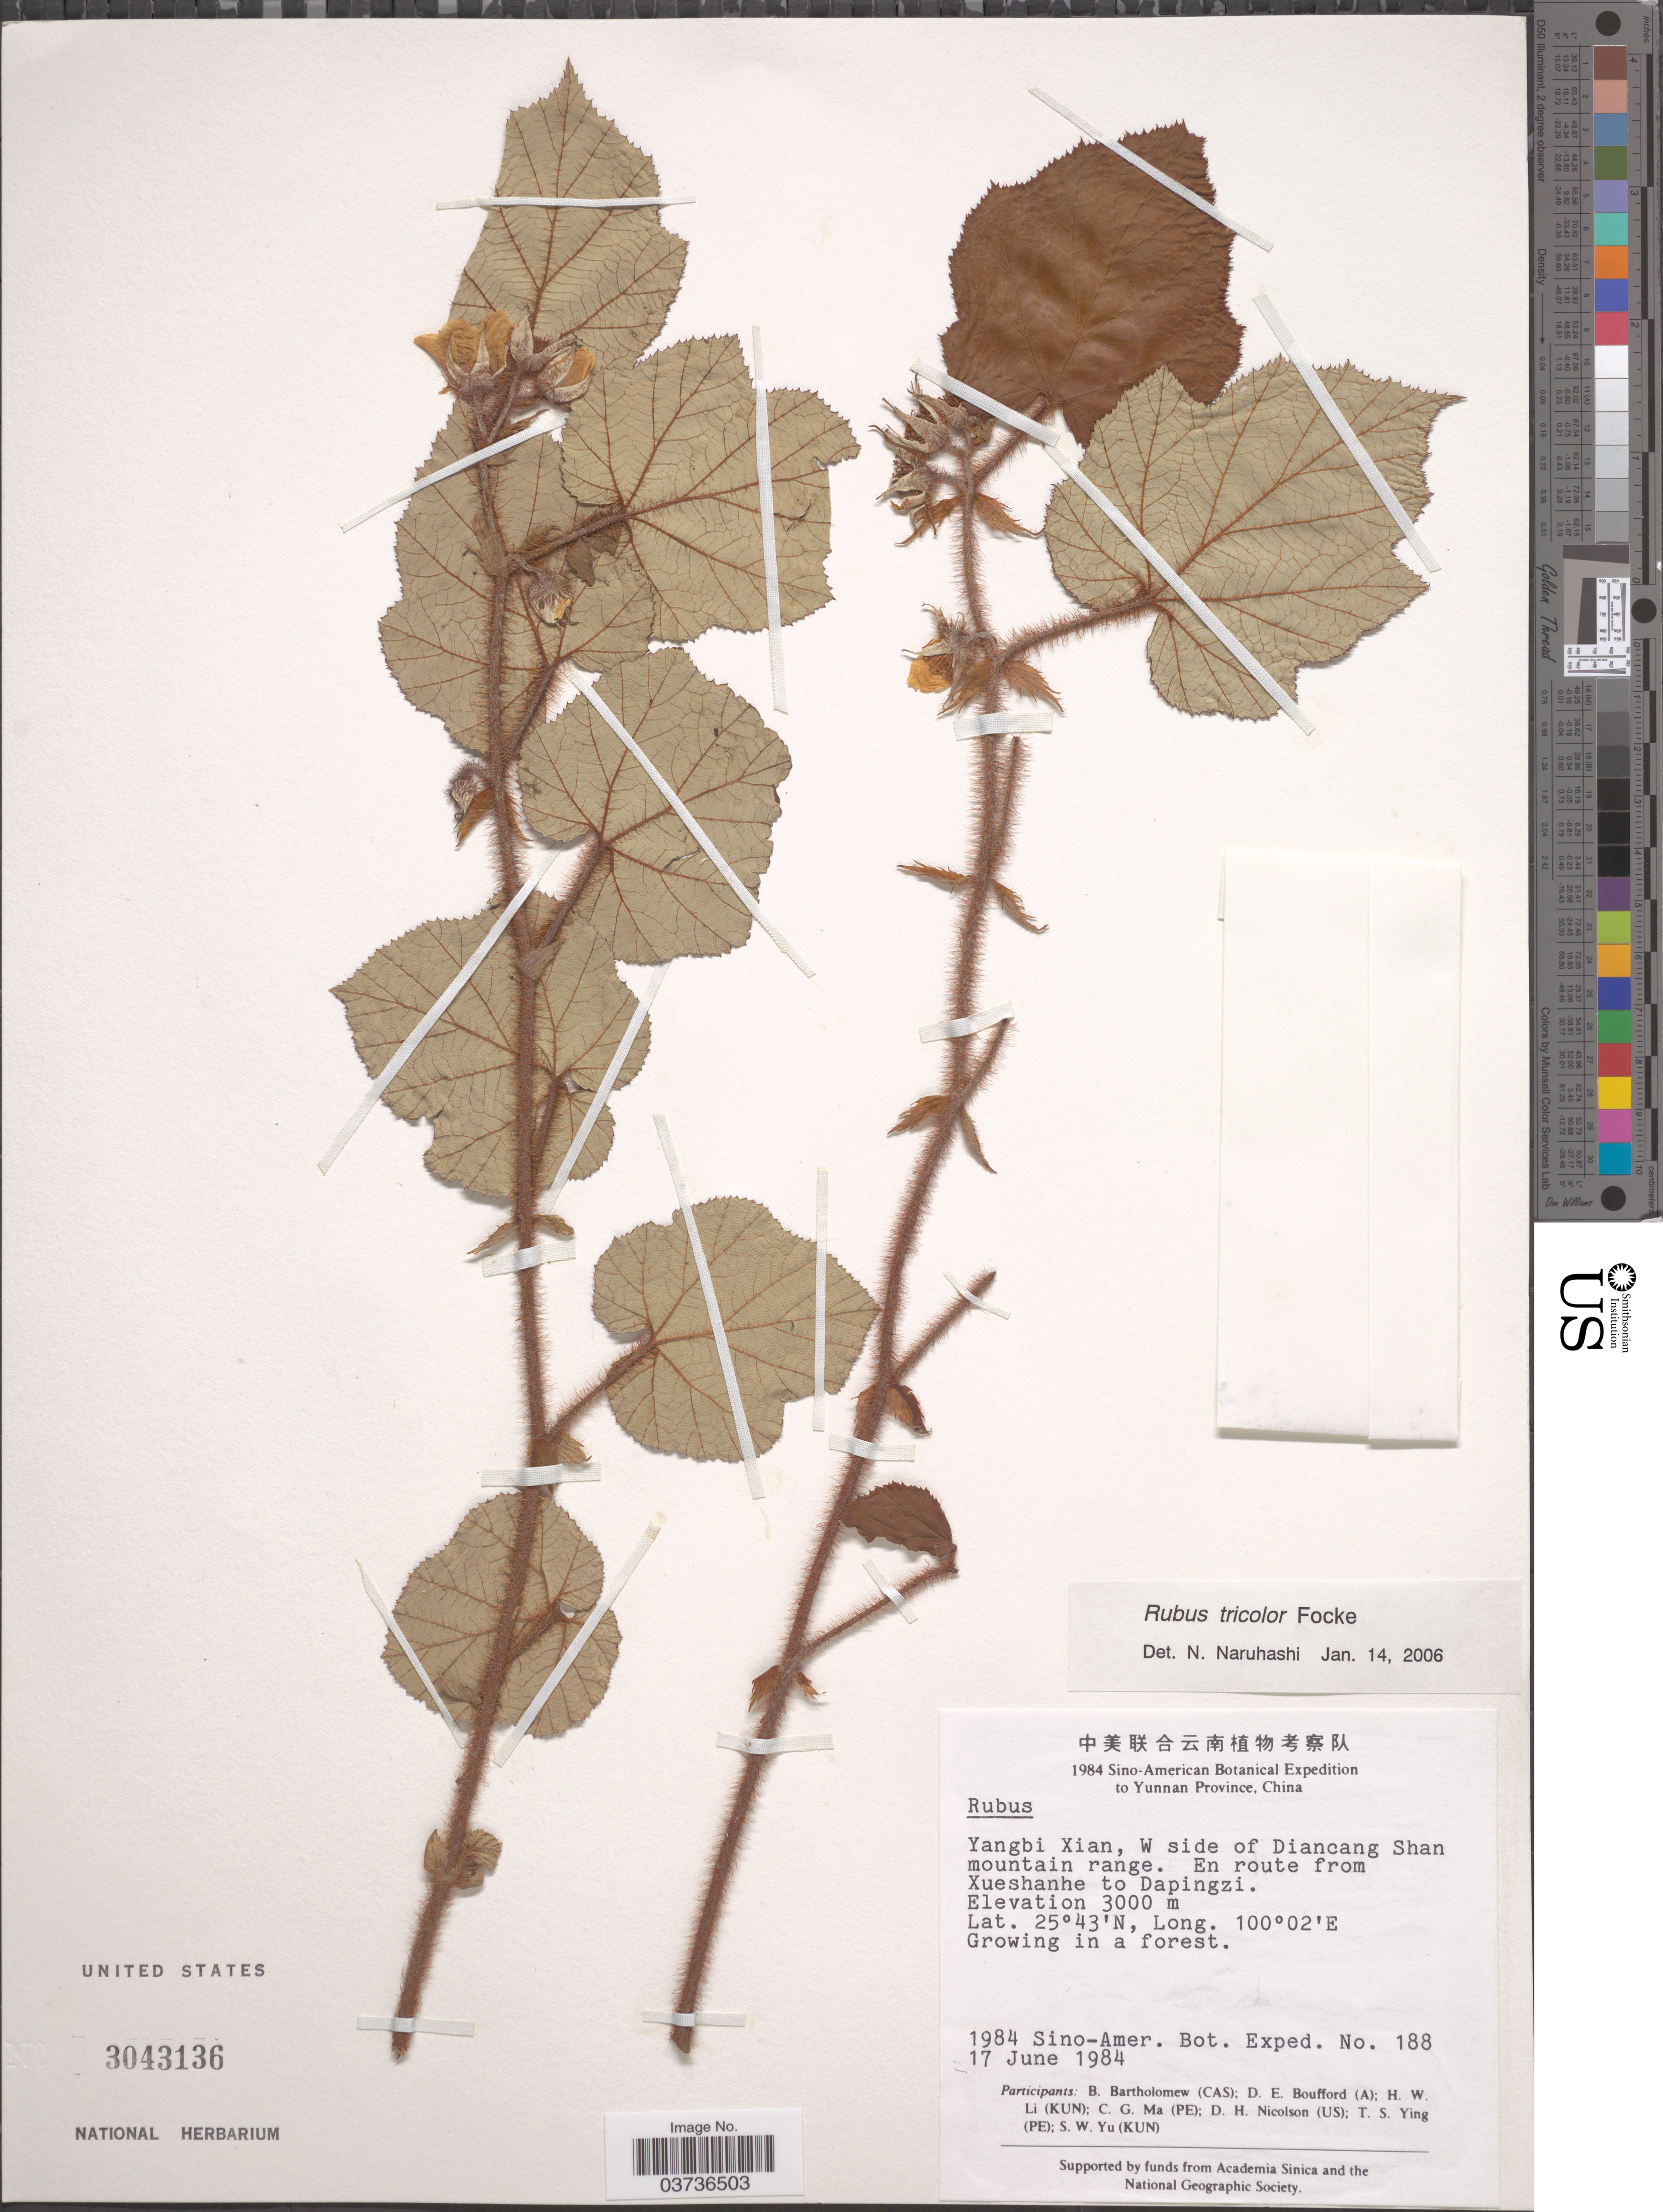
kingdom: Plantae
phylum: Tracheophyta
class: Magnoliopsida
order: Rosales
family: Rosaceae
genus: Rubus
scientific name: Rubus tricolor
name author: Focke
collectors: Sino-Amer. Bot. Exped. 1984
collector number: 188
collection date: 1984-06-17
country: China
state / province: Yunnan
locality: Yangbi Xian, W side of Diancang Shan mountain range. En route from Xueshanhe to Dapingzi.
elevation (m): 3000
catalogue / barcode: US 3043136